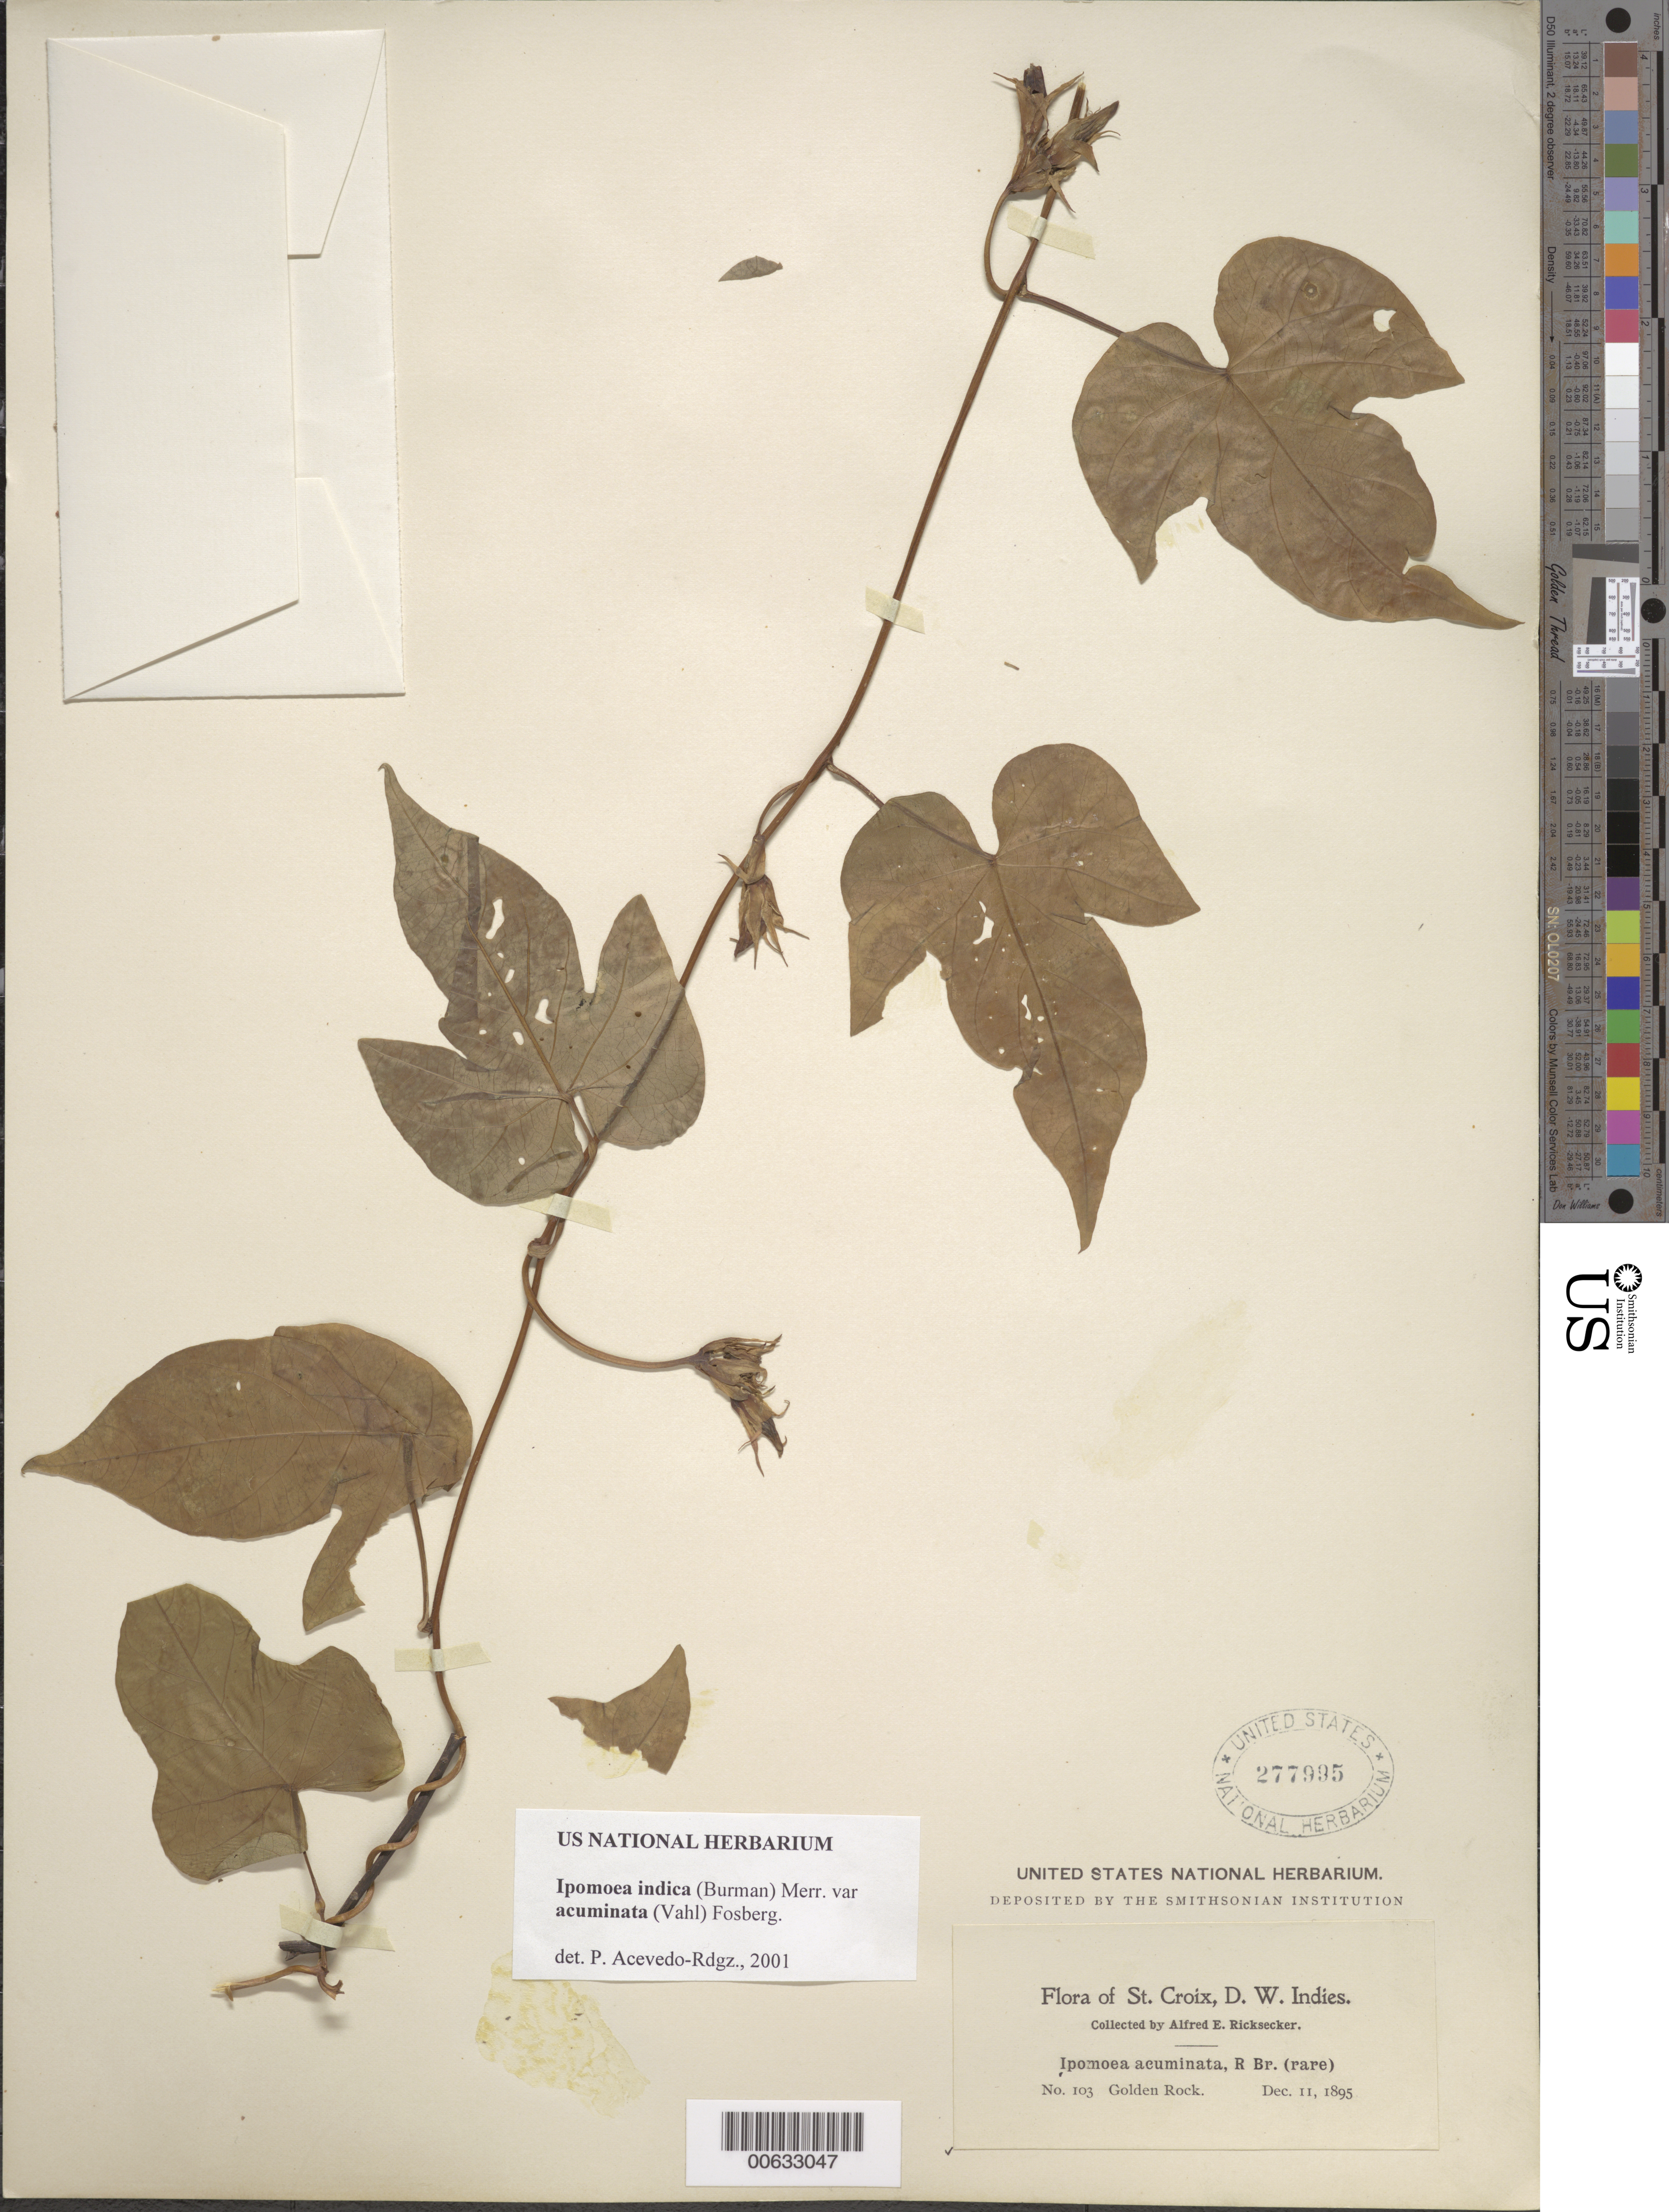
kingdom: Plantae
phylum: Tracheophyta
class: Magnoliopsida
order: Solanales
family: Convolvulaceae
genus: Ipomoea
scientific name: Ipomoea indica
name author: (Burm.) Merr.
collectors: A. E. Ricksecker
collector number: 103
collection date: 1895-12-11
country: U.S. Virgin Islands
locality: St. Croix, D. W. Indies, Golden Rock.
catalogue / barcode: US 277995